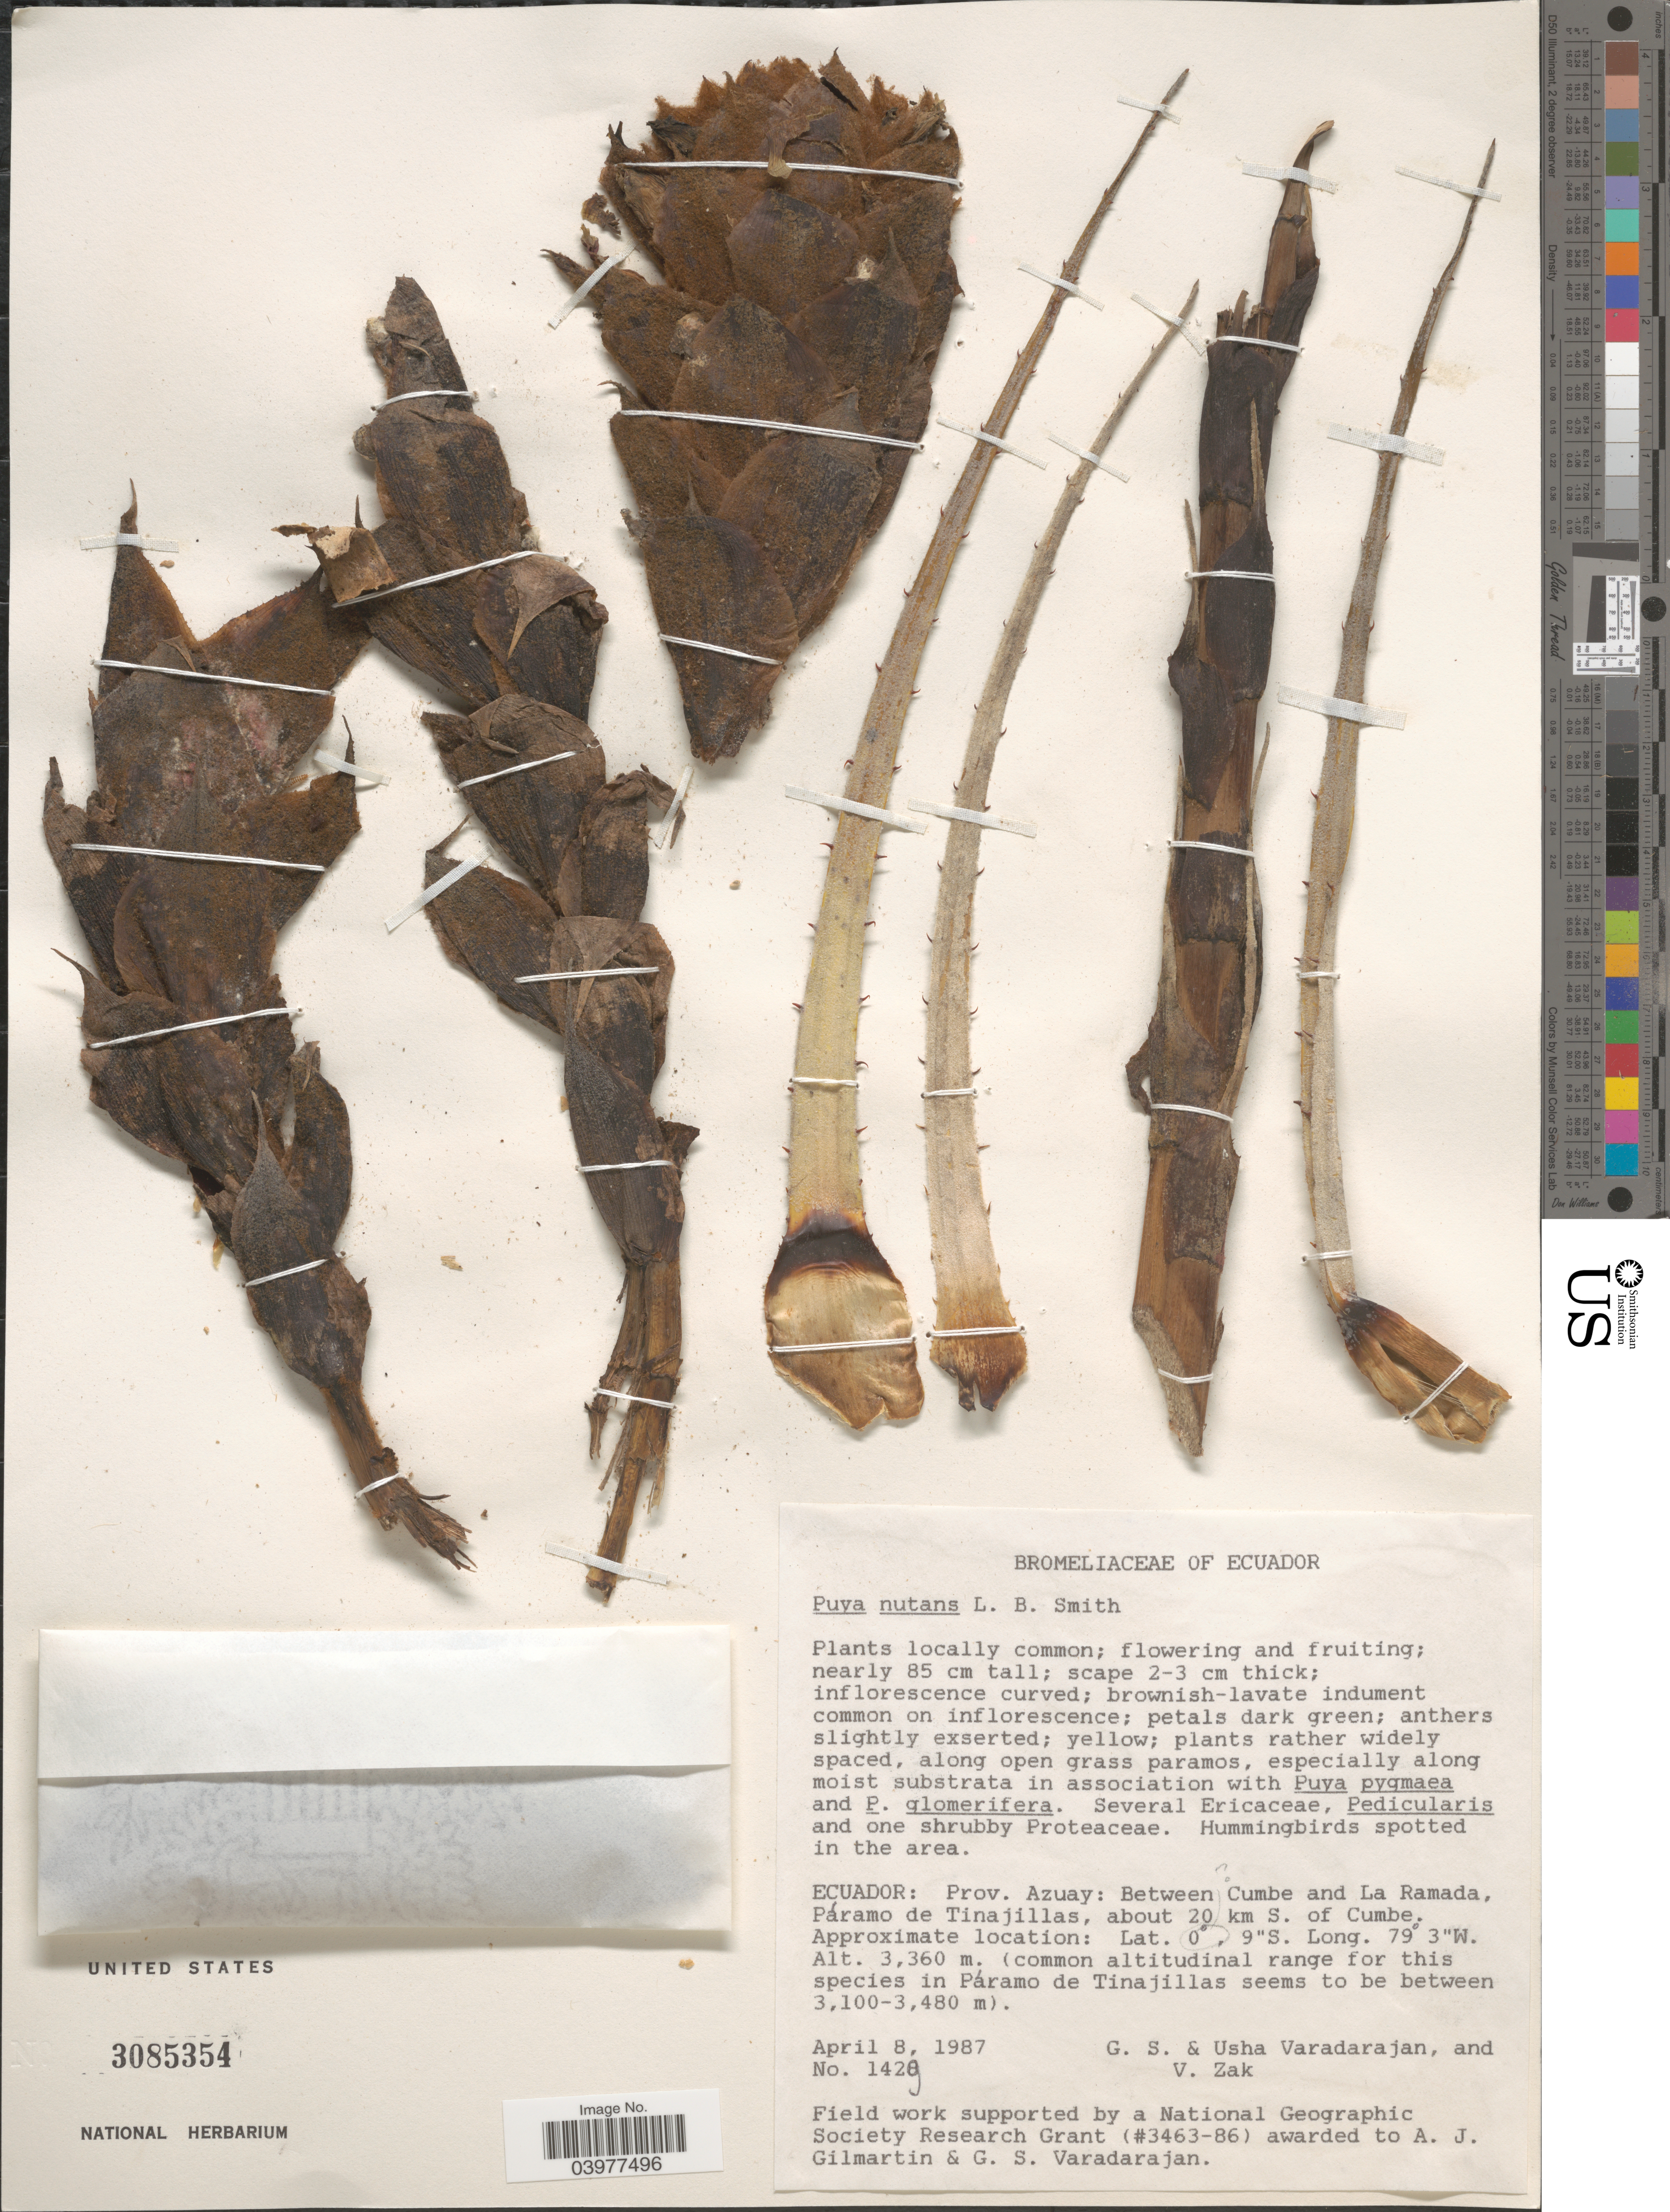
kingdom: Plantae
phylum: Tracheophyta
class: Liliopsida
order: Poales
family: Bromeliaceae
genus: Puya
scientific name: Puya nutans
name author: L.B. Sm.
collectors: G. S. Varadarajan, U. Varadarajan & V. Zak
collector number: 1429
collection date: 1987-04-08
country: Ecuador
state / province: Azuay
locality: Between Cumbe and La Ramada, Páramo de Tinajillas, about 20 km S. of Cumbe.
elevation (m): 3360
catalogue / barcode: US 3085354